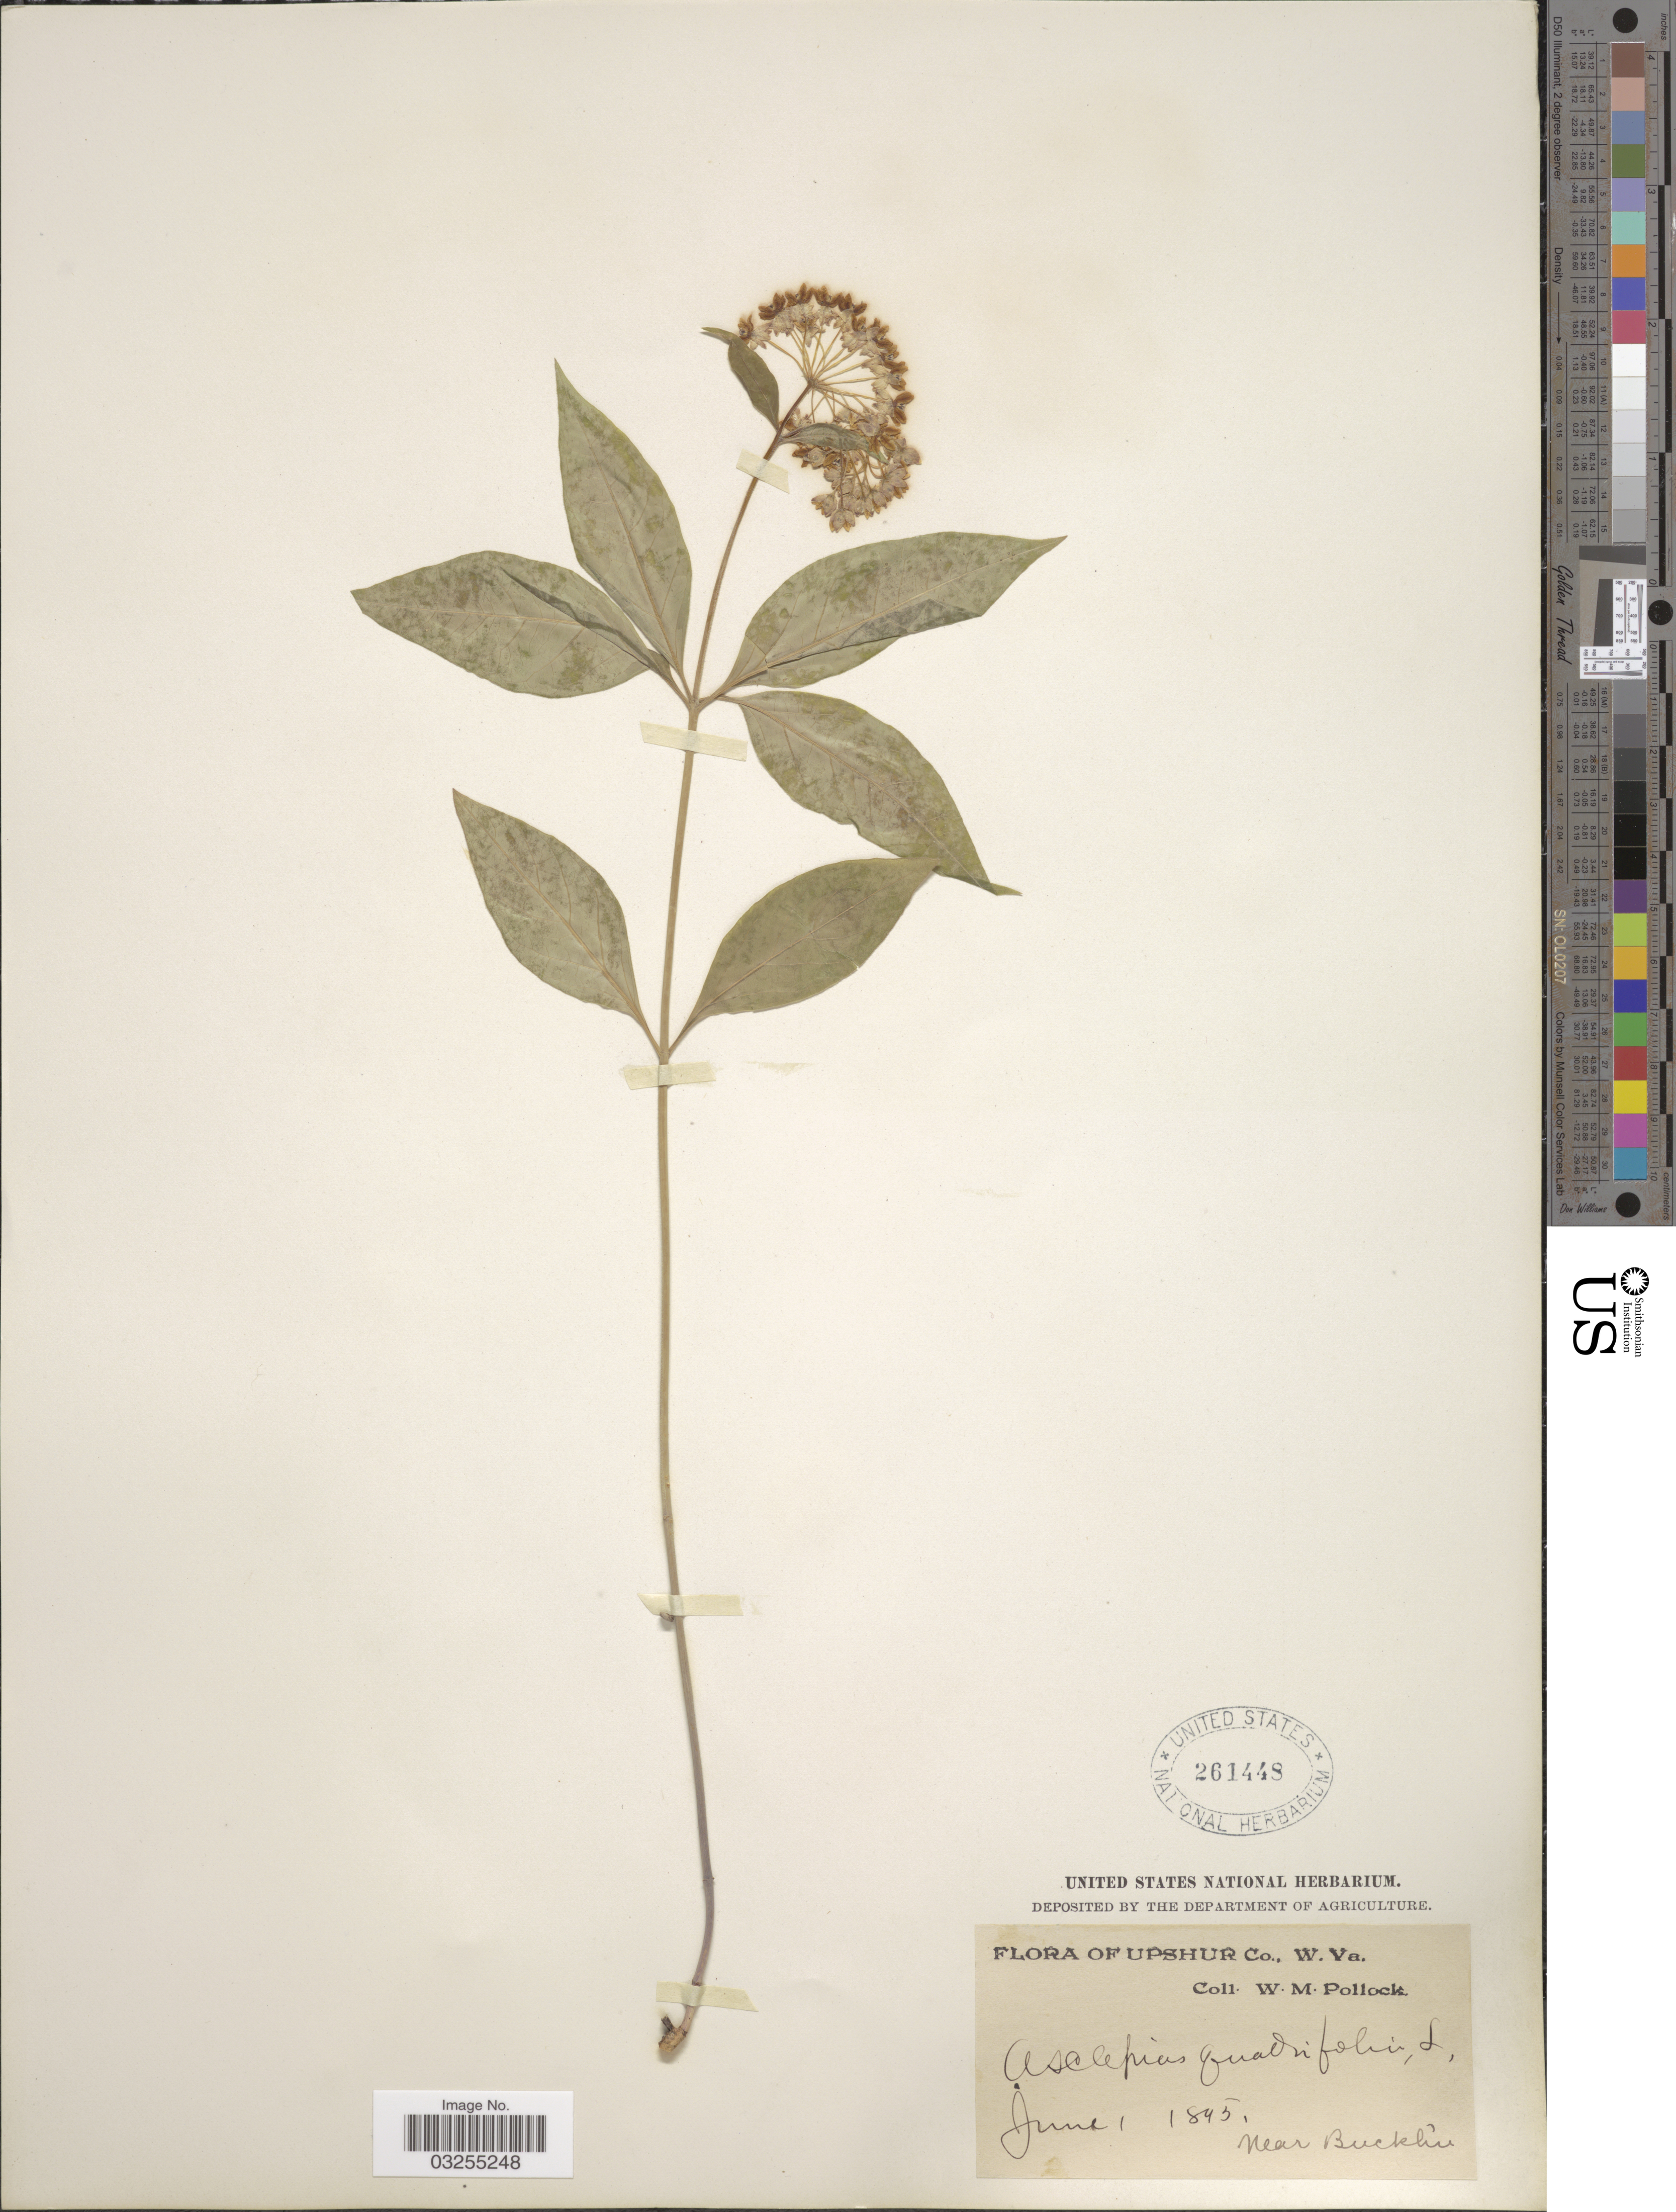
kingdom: Plantae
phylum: Tracheophyta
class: Magnoliopsida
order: Gentianales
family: Apocynaceae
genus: Asclepias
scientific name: Asclepias quadrifolia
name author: Jacq.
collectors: W. M. Pollock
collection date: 1895-06-01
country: United States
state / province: West Virginia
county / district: Upshur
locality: W. Va. Near Buckh'n.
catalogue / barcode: US 261448